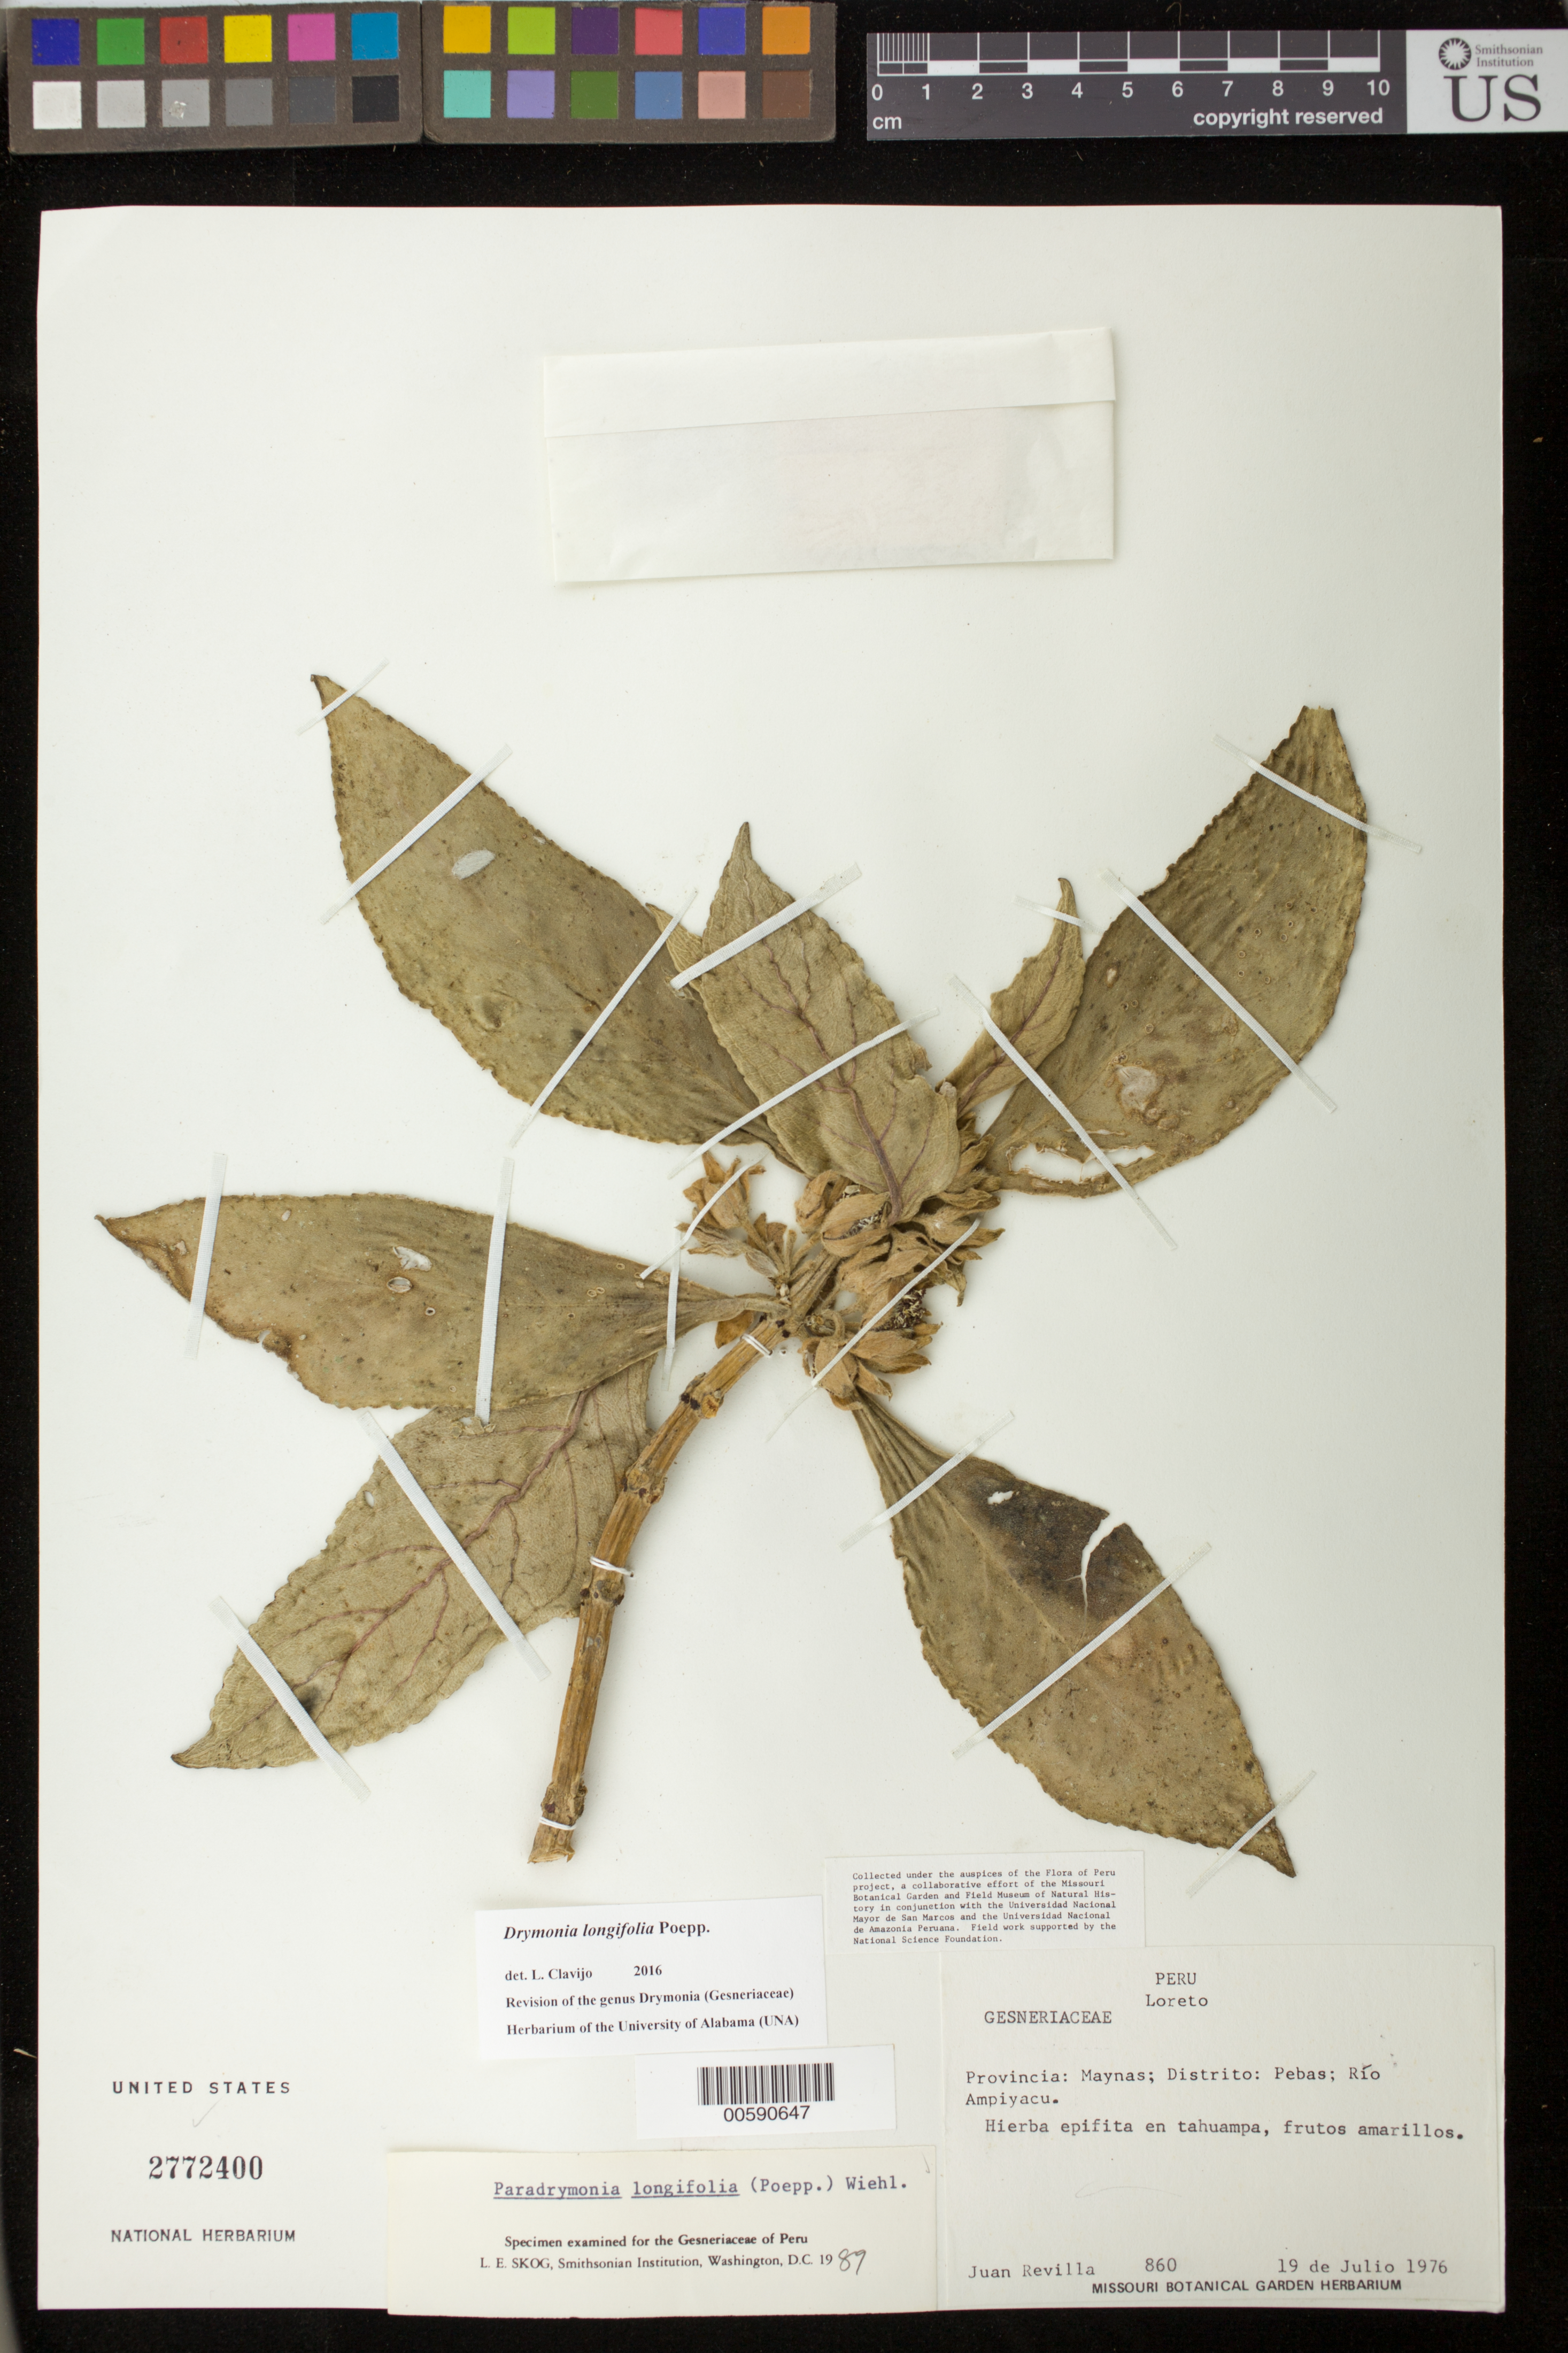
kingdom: Plantae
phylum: Tracheophyta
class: Magnoliopsida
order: Lamiales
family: Gesneriaceae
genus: Drymonia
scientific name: Drymonia longifolia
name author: Poepp.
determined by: Clavijo, L.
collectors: J. Revilla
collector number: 860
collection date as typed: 19 Jul 1976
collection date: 1976-07-19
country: Peru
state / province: Loreto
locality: Prov. Maynas, Dtto. Pebas; Río Ampiyacu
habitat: En tahuampa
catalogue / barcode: US 2772400